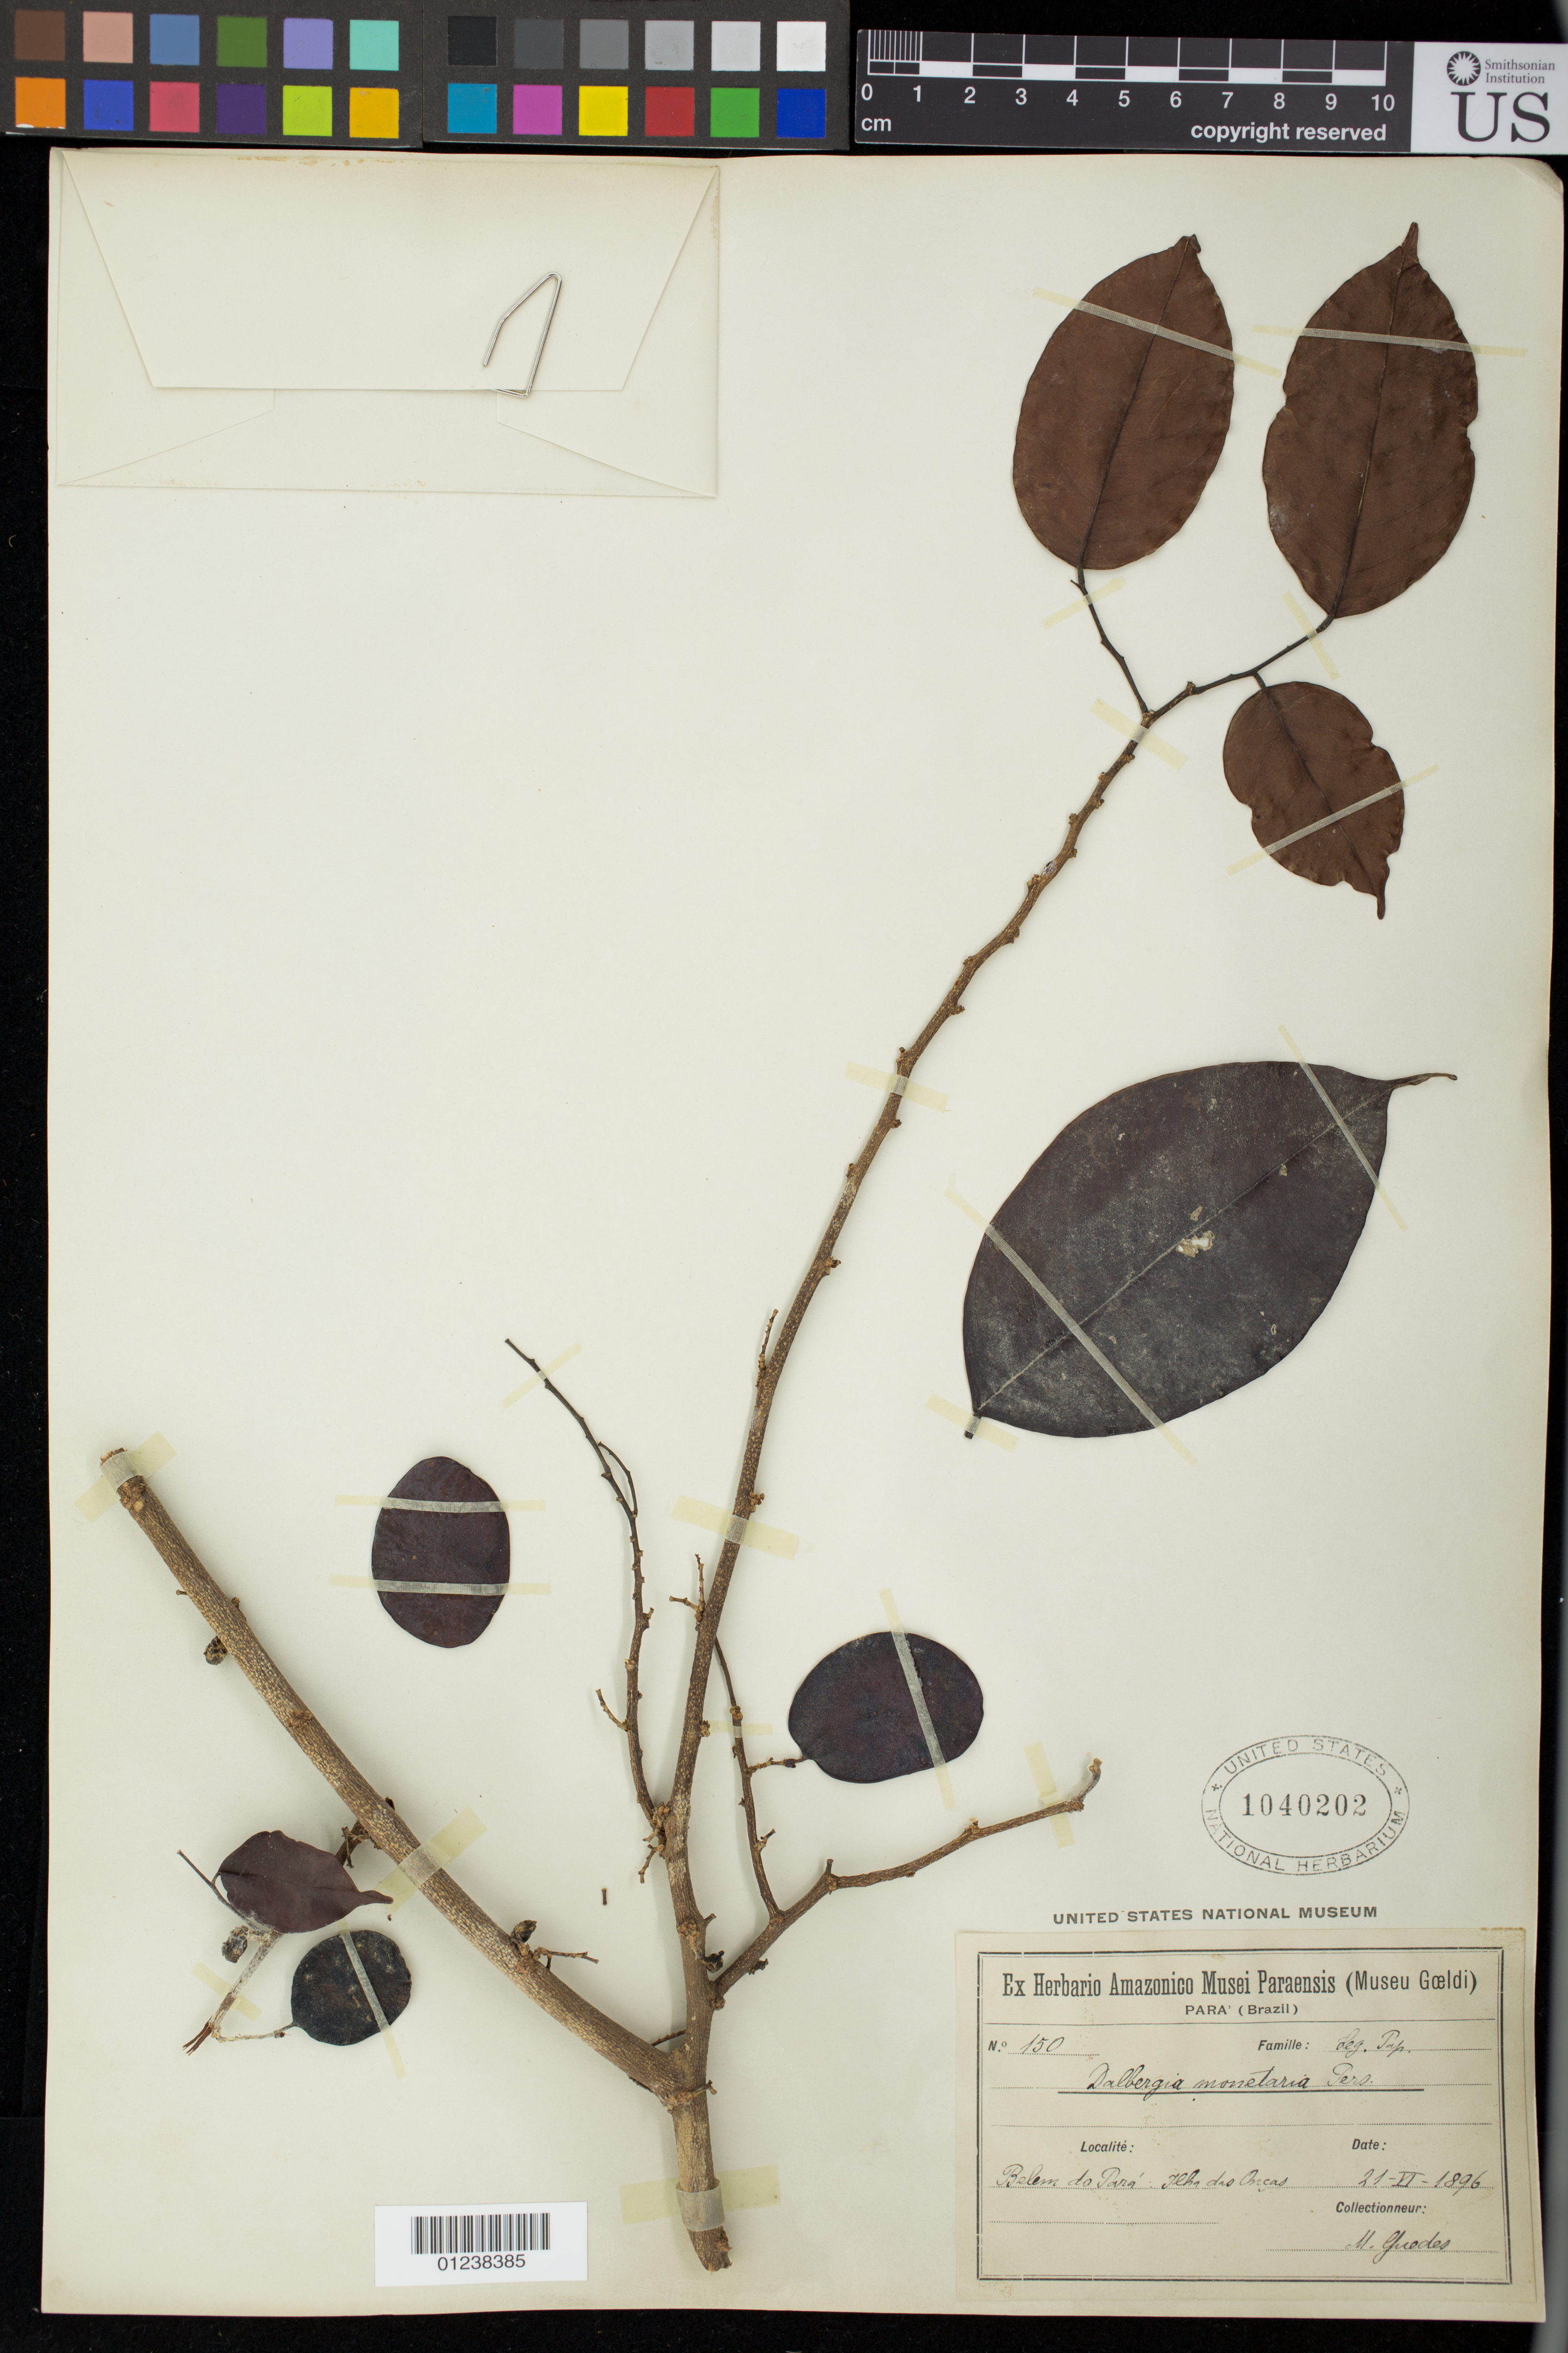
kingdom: Plantae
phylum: Tracheophyta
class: Magnoliopsida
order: Fabales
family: Fabaceae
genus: Dalbergia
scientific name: Dalbergia monetaria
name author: L. f.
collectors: M. Guedes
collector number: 150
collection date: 1896-06-21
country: Brazil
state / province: Pará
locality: Belem do Para; Ilha das Oncas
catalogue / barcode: US 1040202